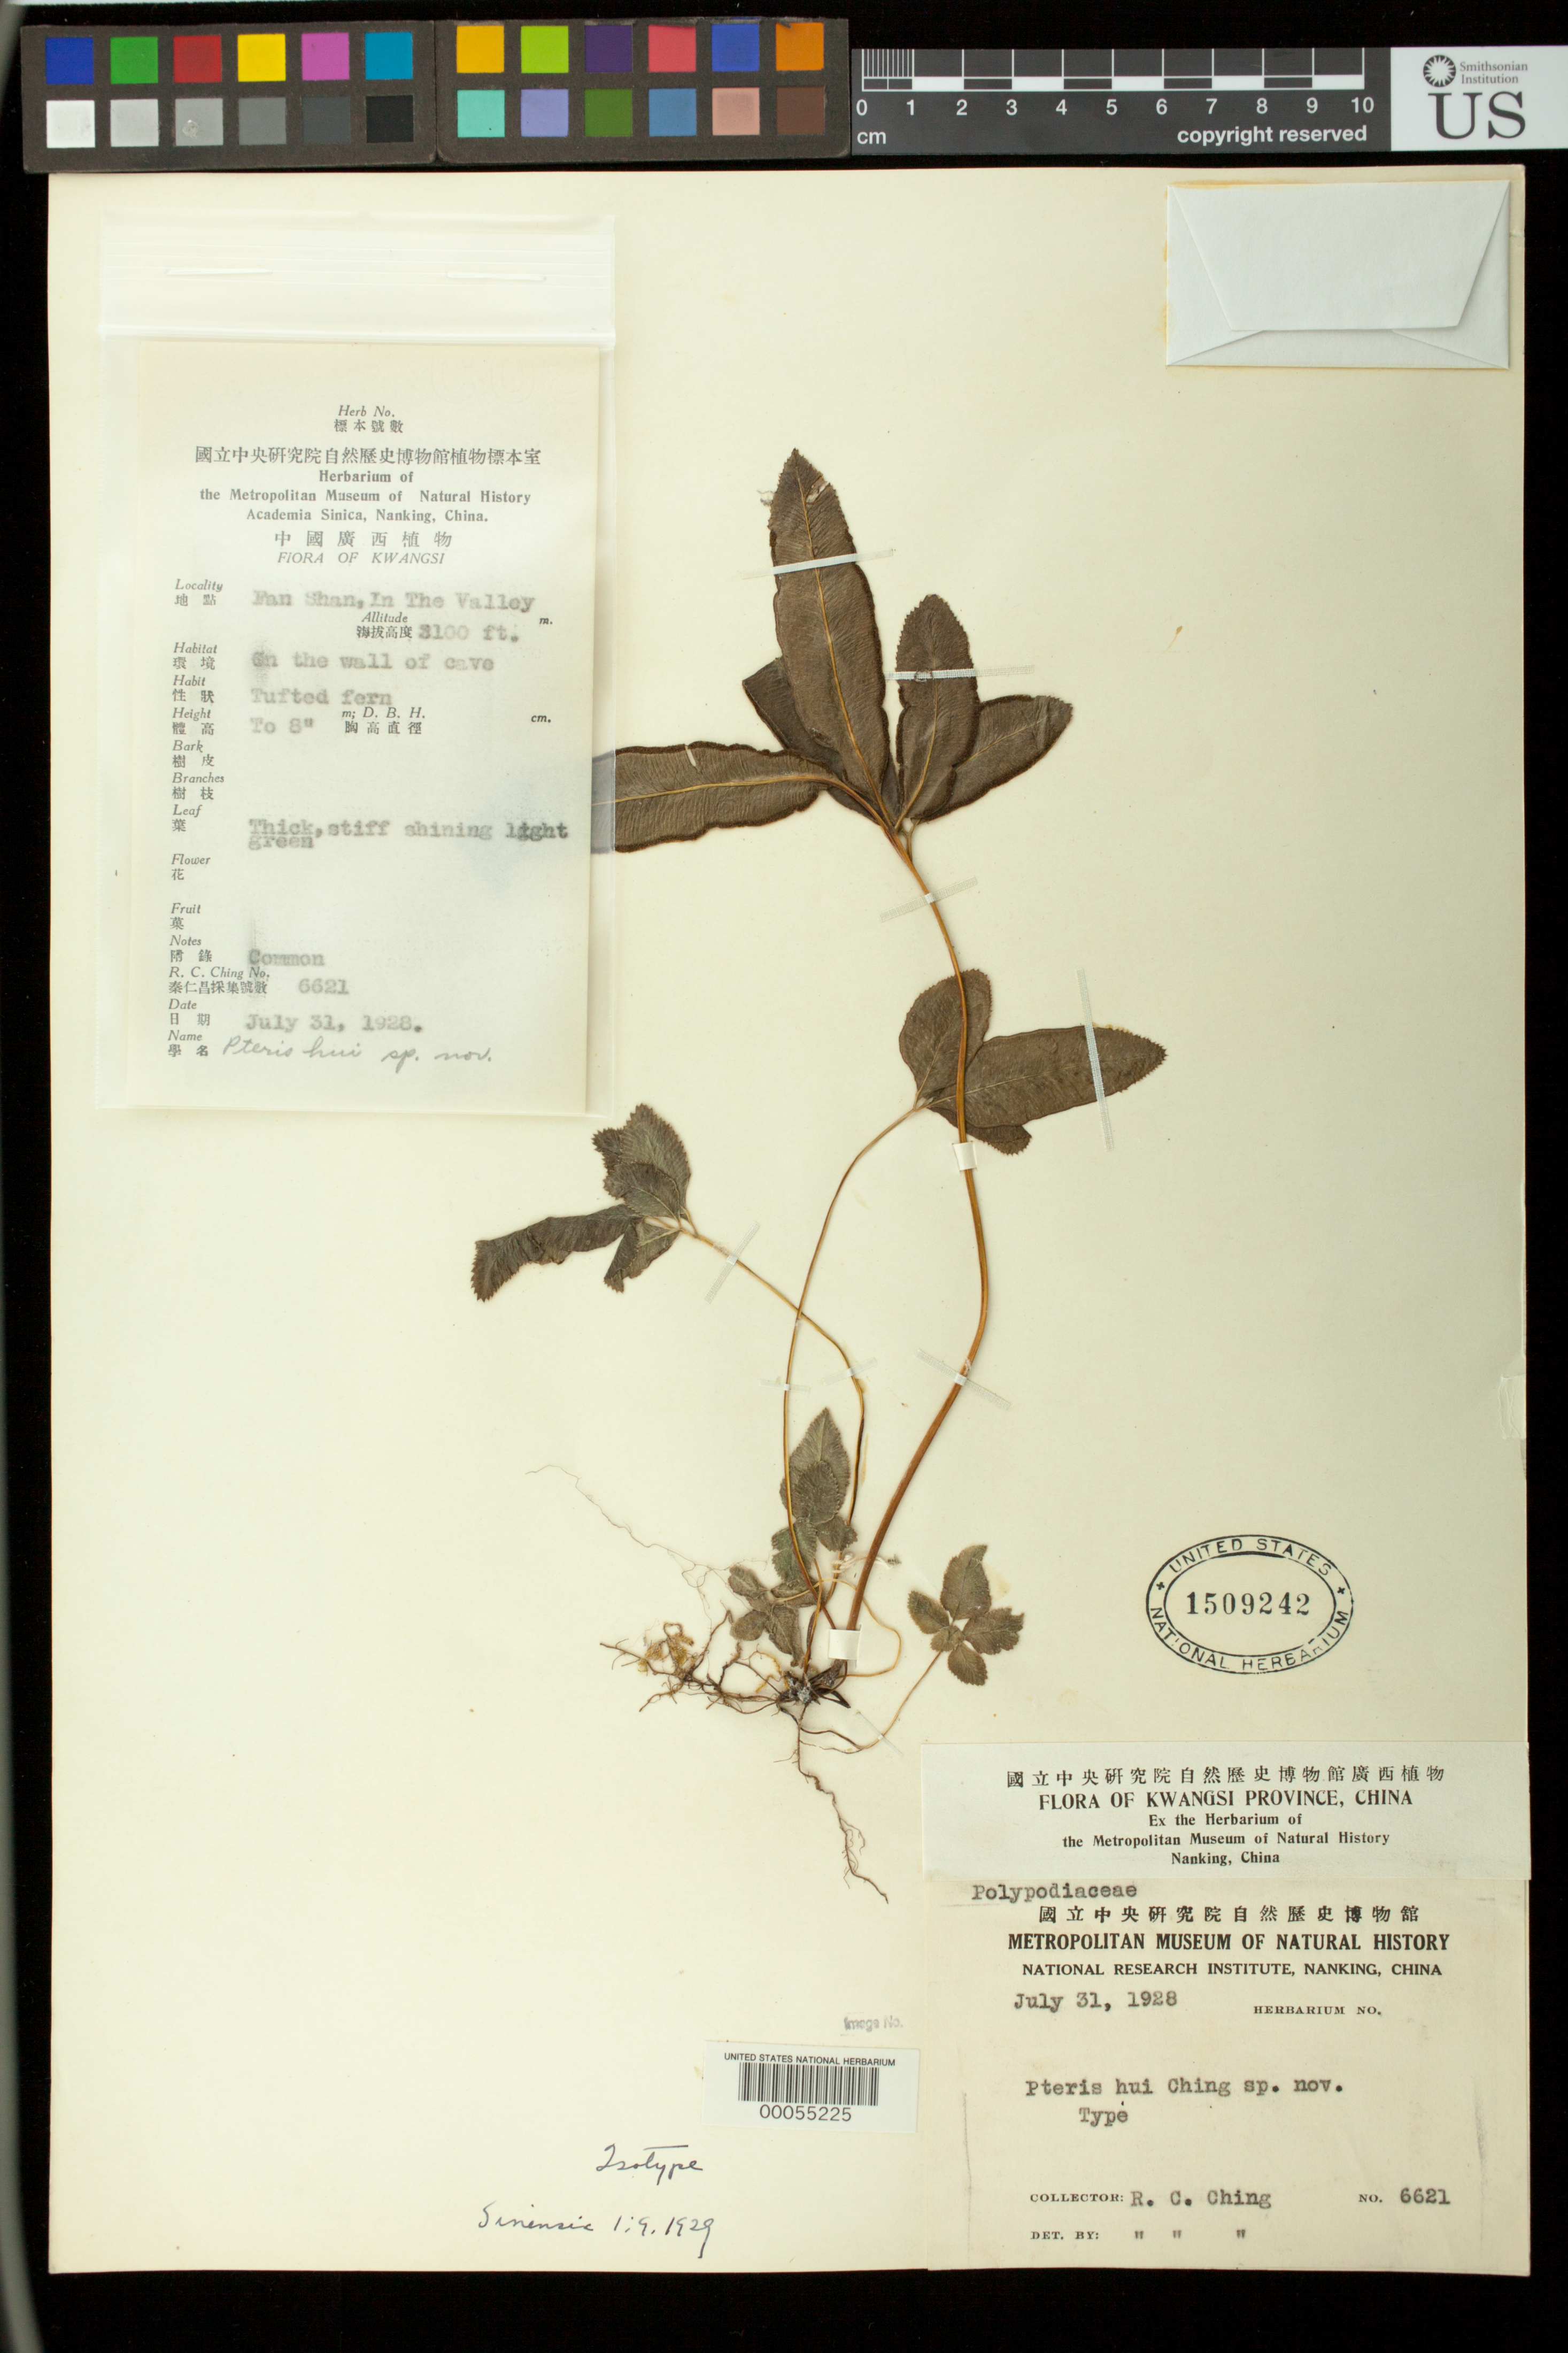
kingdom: Plantae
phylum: Tracheophyta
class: Polypodiopsida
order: Polypodiales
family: Pteridaceae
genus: Pteris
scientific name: Pteris hui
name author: Ching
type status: Type Collection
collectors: R. C. Ching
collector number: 6621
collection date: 1928-07-31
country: China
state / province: Guangxi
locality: Kwangsi, Fan Shan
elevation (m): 945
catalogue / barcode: US 1509242